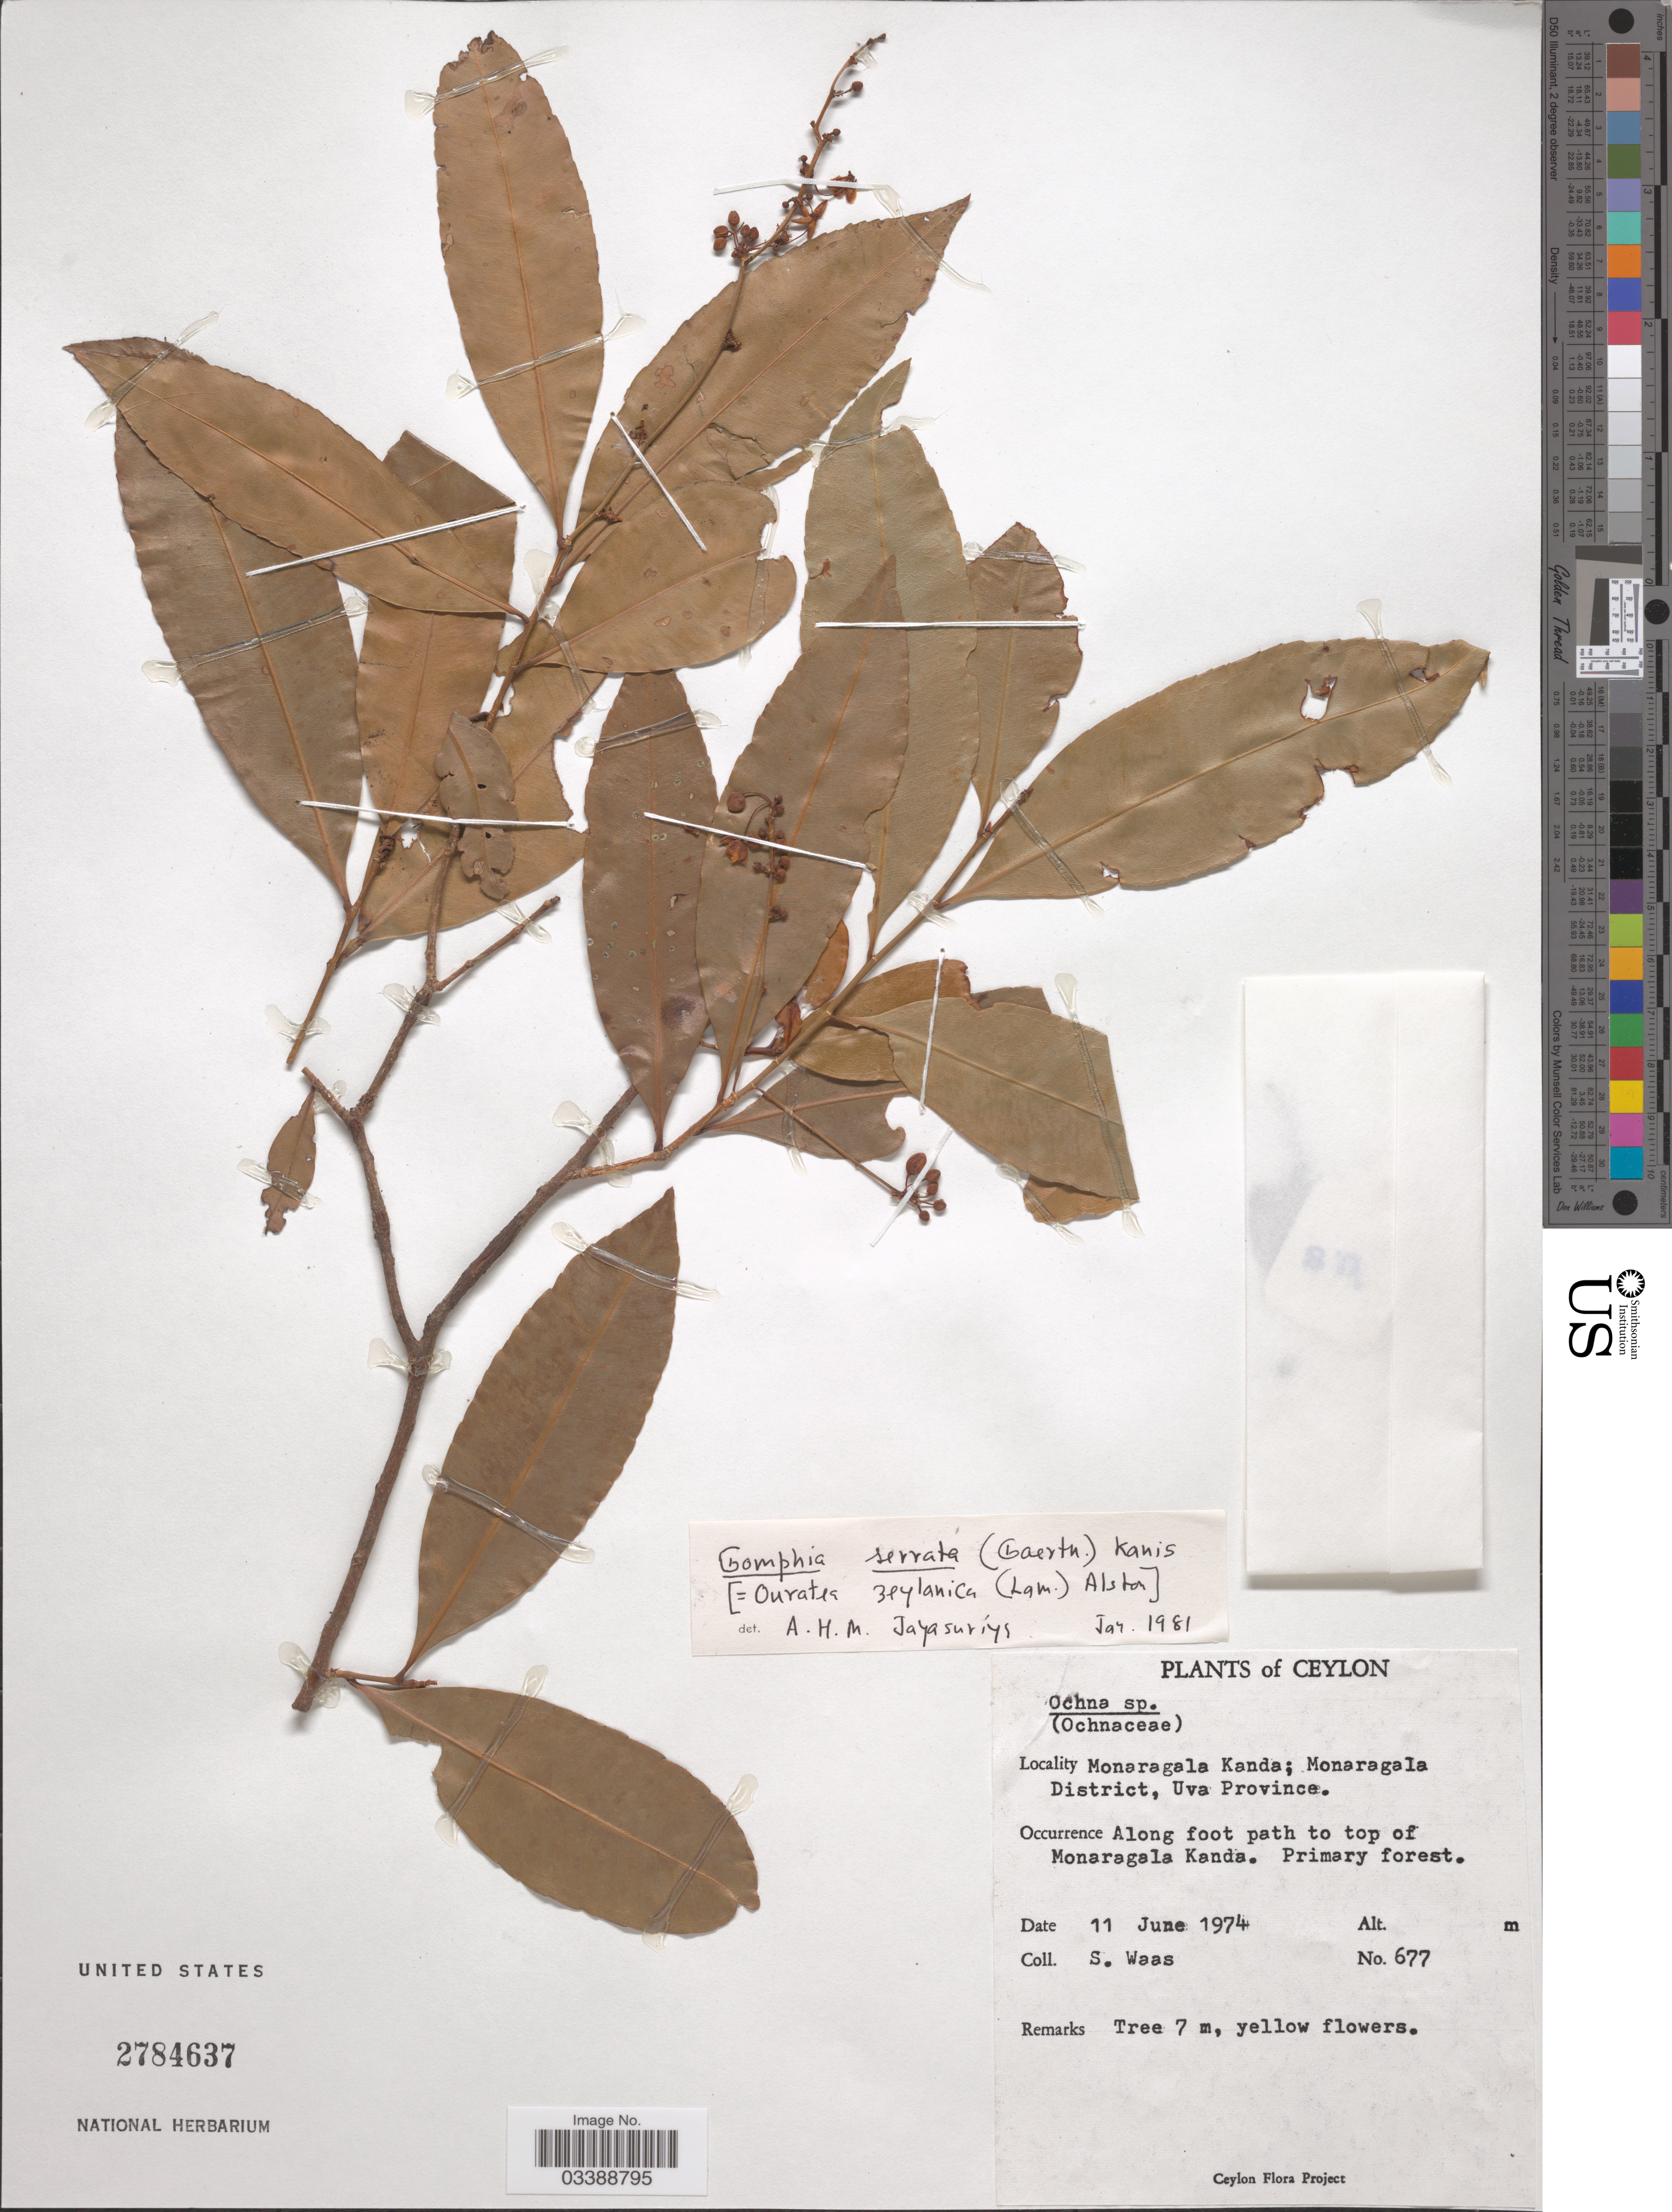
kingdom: Plantae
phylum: Tracheophyta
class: Magnoliopsida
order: Malpighiales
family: Ochnaceae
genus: Campylospermum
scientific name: Campylospermum serratum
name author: (Gaertn.) Bittrich & M.C.E. Amaral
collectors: S. Waas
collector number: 677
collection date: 1974-06-11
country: Sri Lanka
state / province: Uva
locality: Ceylon. Monaragala Kanda; Monaragala District. Along foot path to top of Monaragala Kanda.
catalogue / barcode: US 2784637